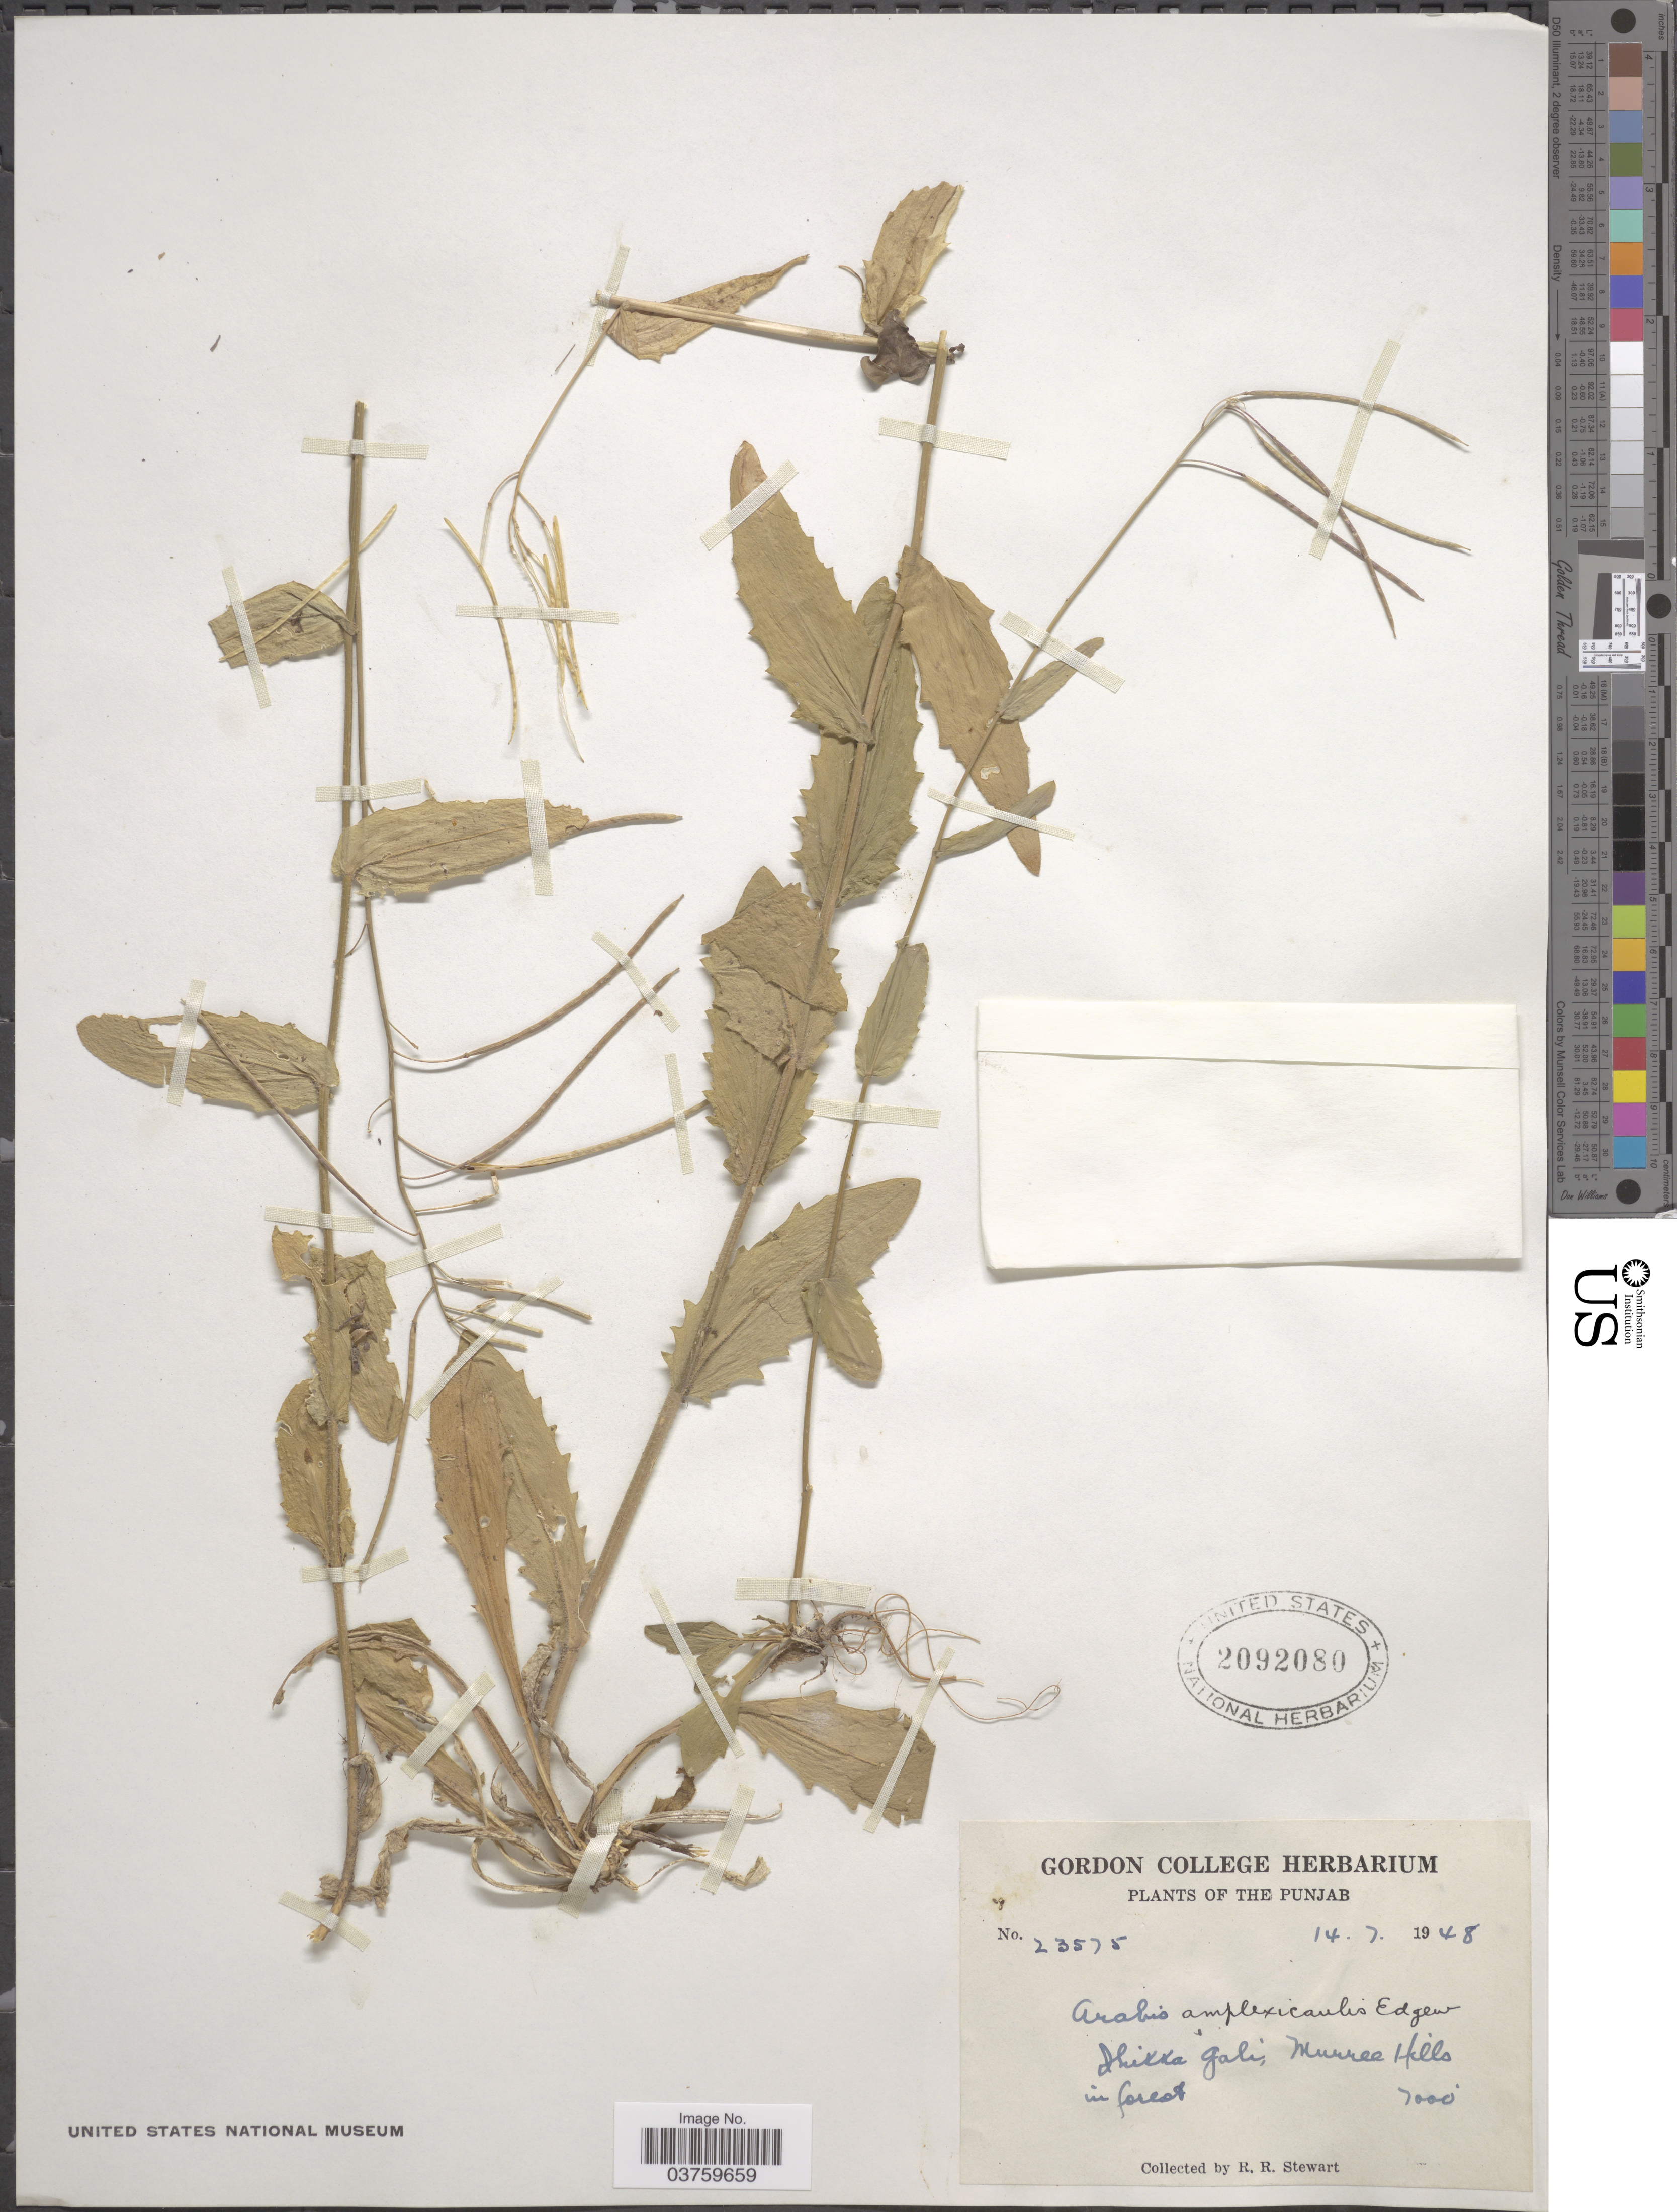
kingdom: Plantae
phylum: Tracheophyta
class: Magnoliopsida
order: Brassicales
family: Brassicaceae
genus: Arabis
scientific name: Arabis amplexicaulis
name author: Edgew.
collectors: R. Stewart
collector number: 23575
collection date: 1948-07-14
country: Pakistan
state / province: Punjab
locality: Dhitta Gali, Murree Hills in forest.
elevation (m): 2134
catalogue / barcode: US 2092080